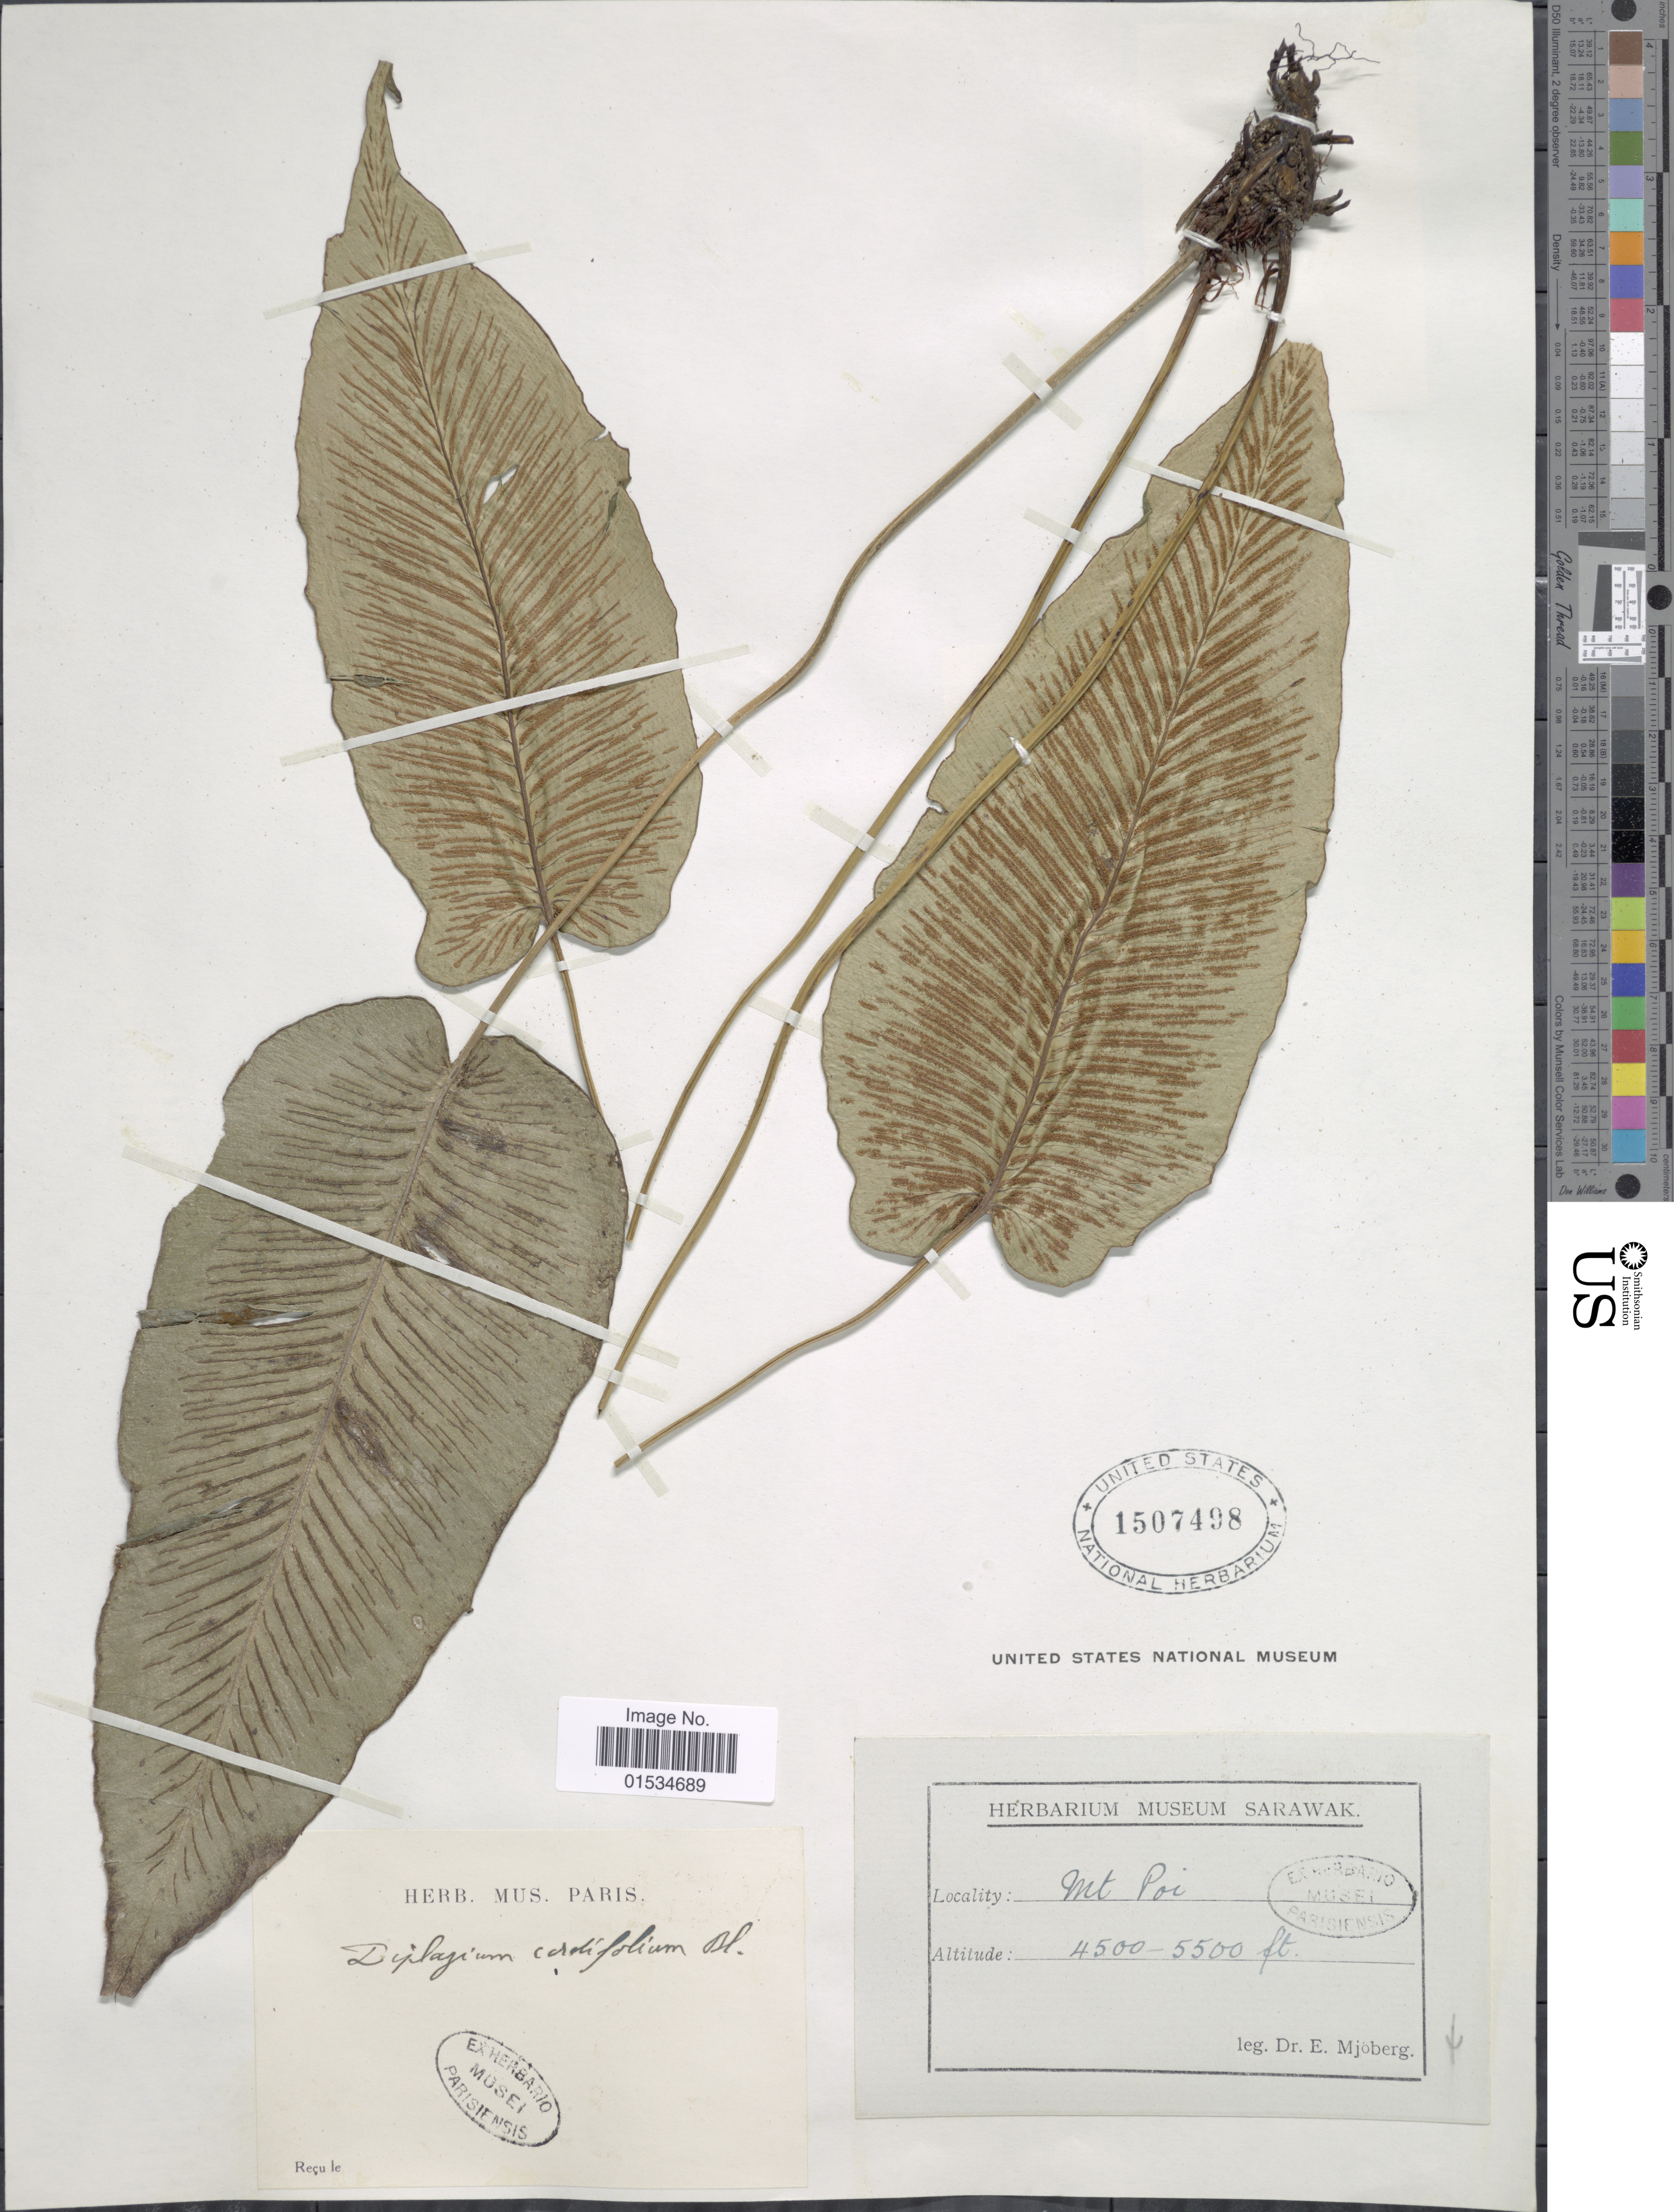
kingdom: Plantae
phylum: Tracheophyta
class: Polypodiopsida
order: Polypodiales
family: Athyriaceae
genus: Diplazium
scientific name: Diplazium cordifolium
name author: Blume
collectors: E. Mjoberg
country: Indonesia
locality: Mt. Poi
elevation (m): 1372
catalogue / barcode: US 1507498